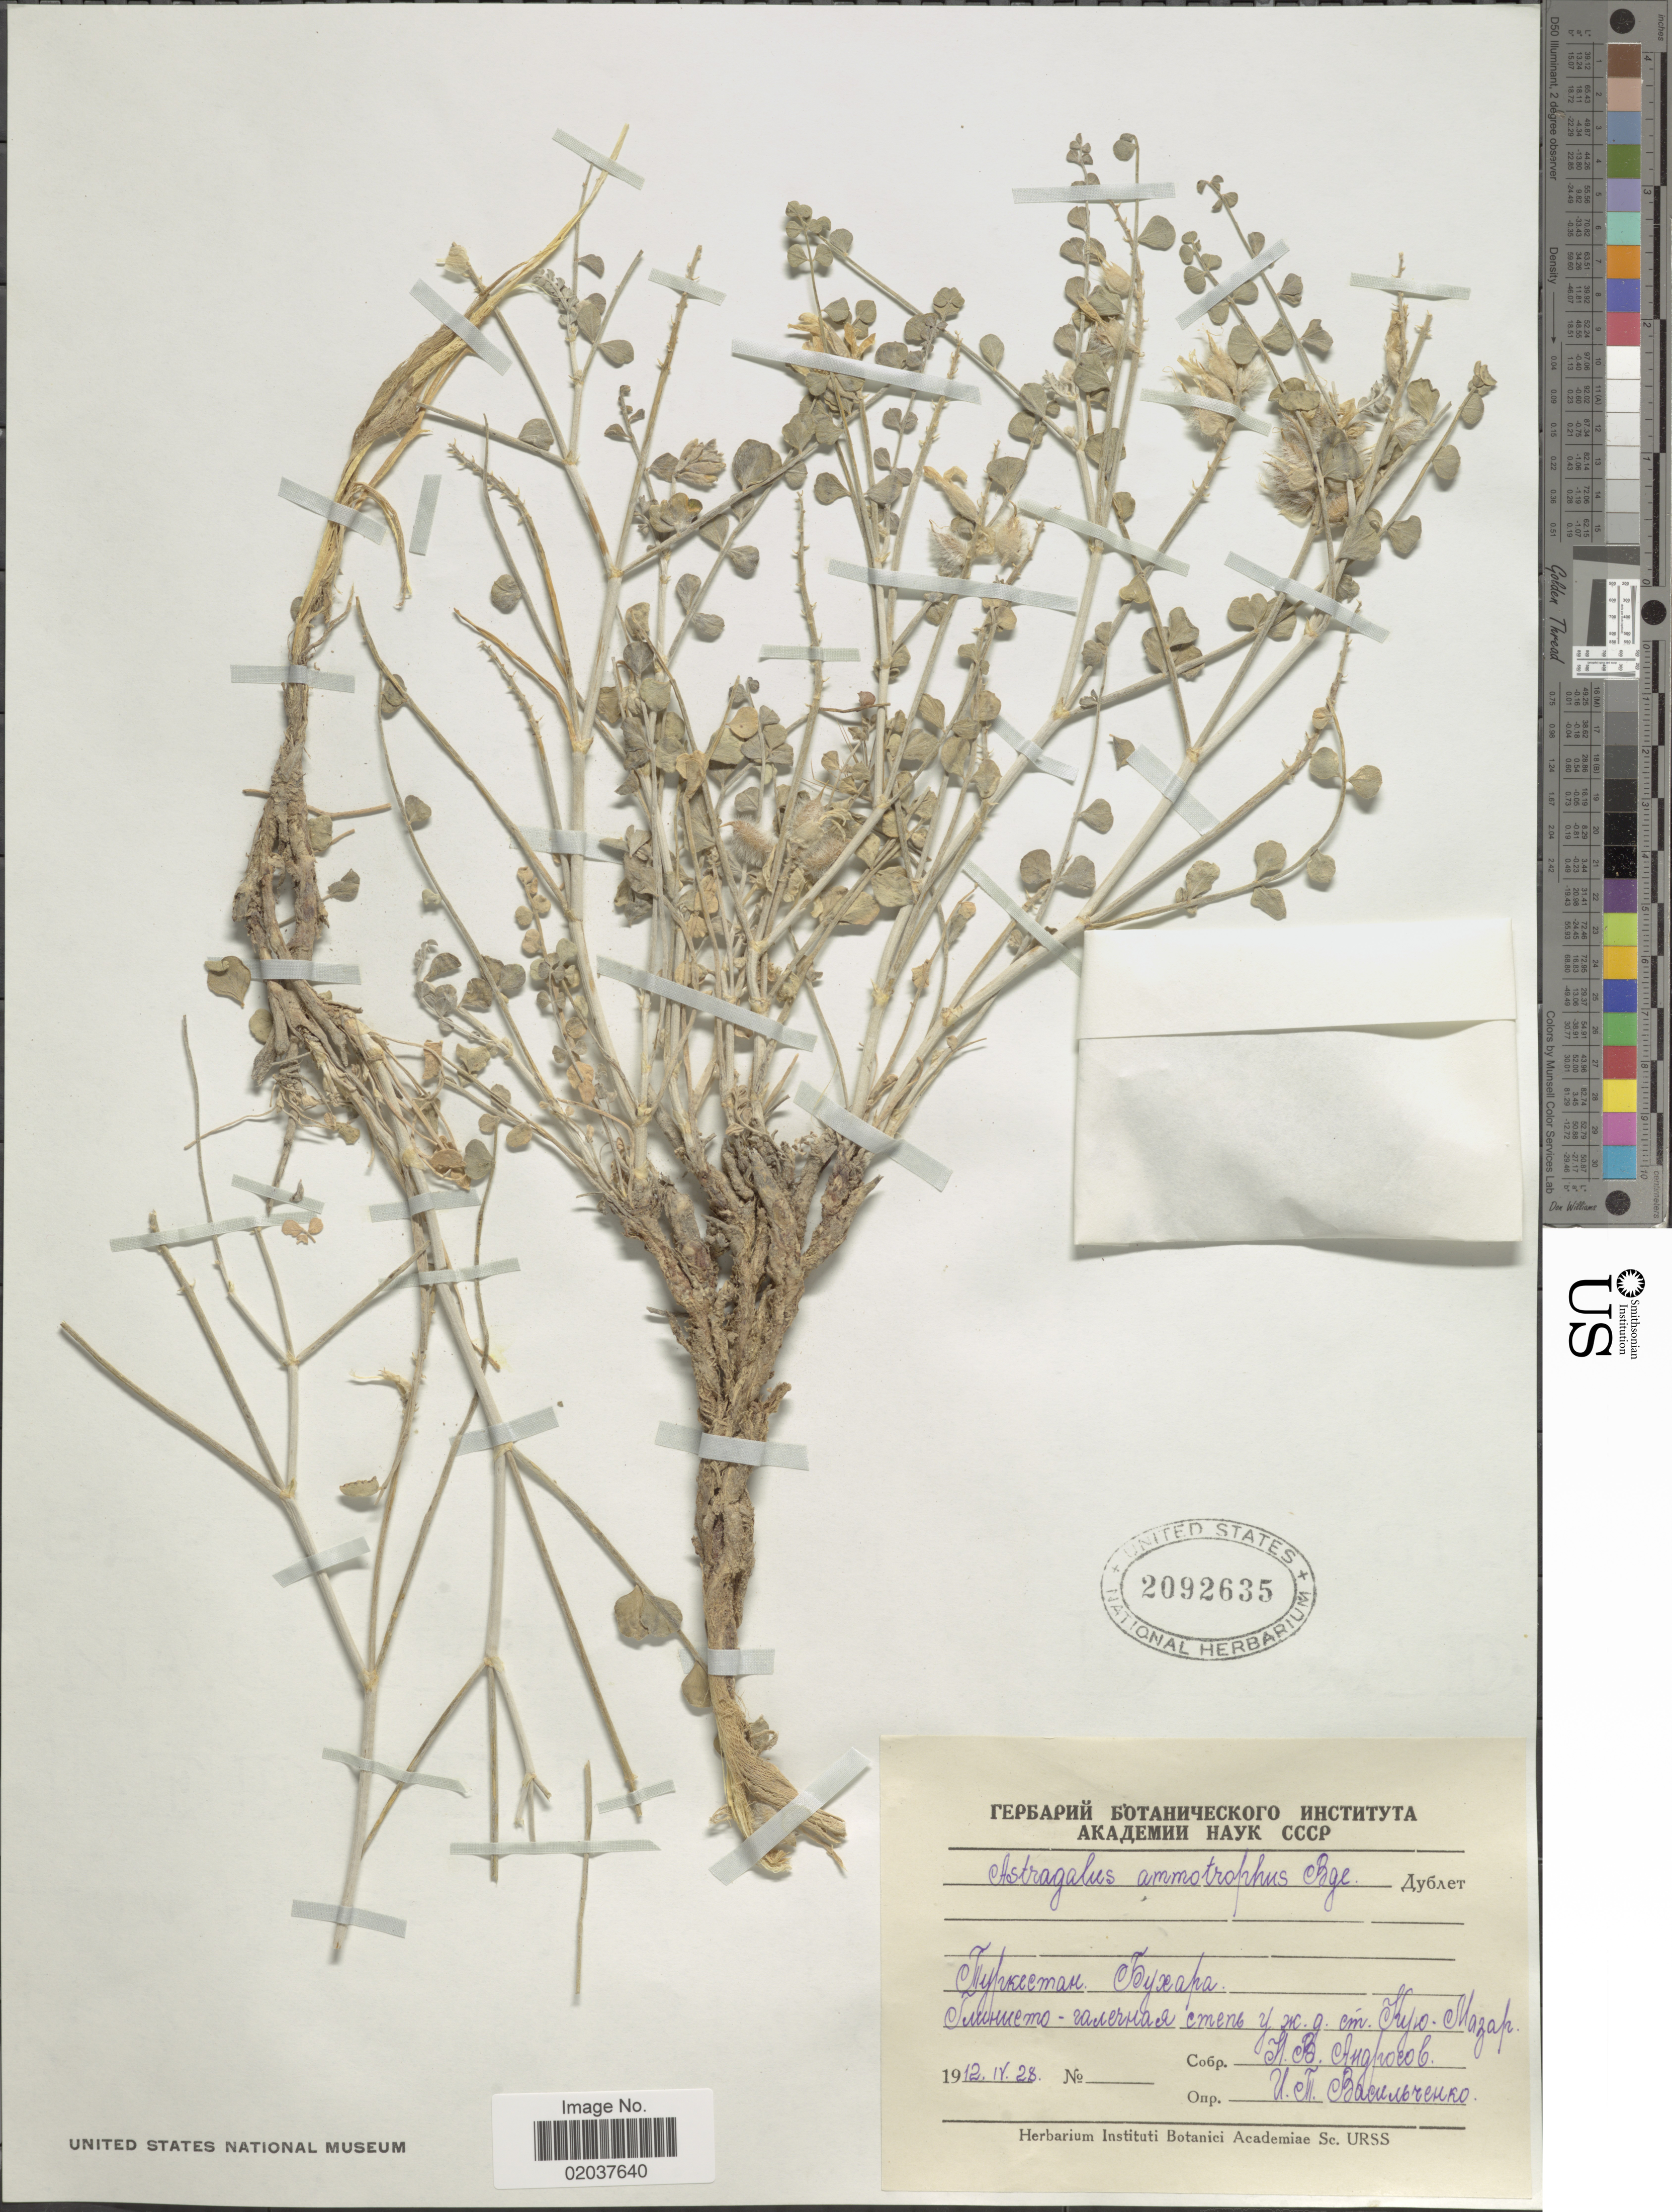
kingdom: Plantae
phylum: Tracheophyta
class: Magnoliopsida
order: Fabales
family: Fabaceae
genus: Astragalus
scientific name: Astragalus ammotrophus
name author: Bunge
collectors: N. Androssov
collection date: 1912-04-28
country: Uzbekistan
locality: Bukhara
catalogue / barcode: US 2092635